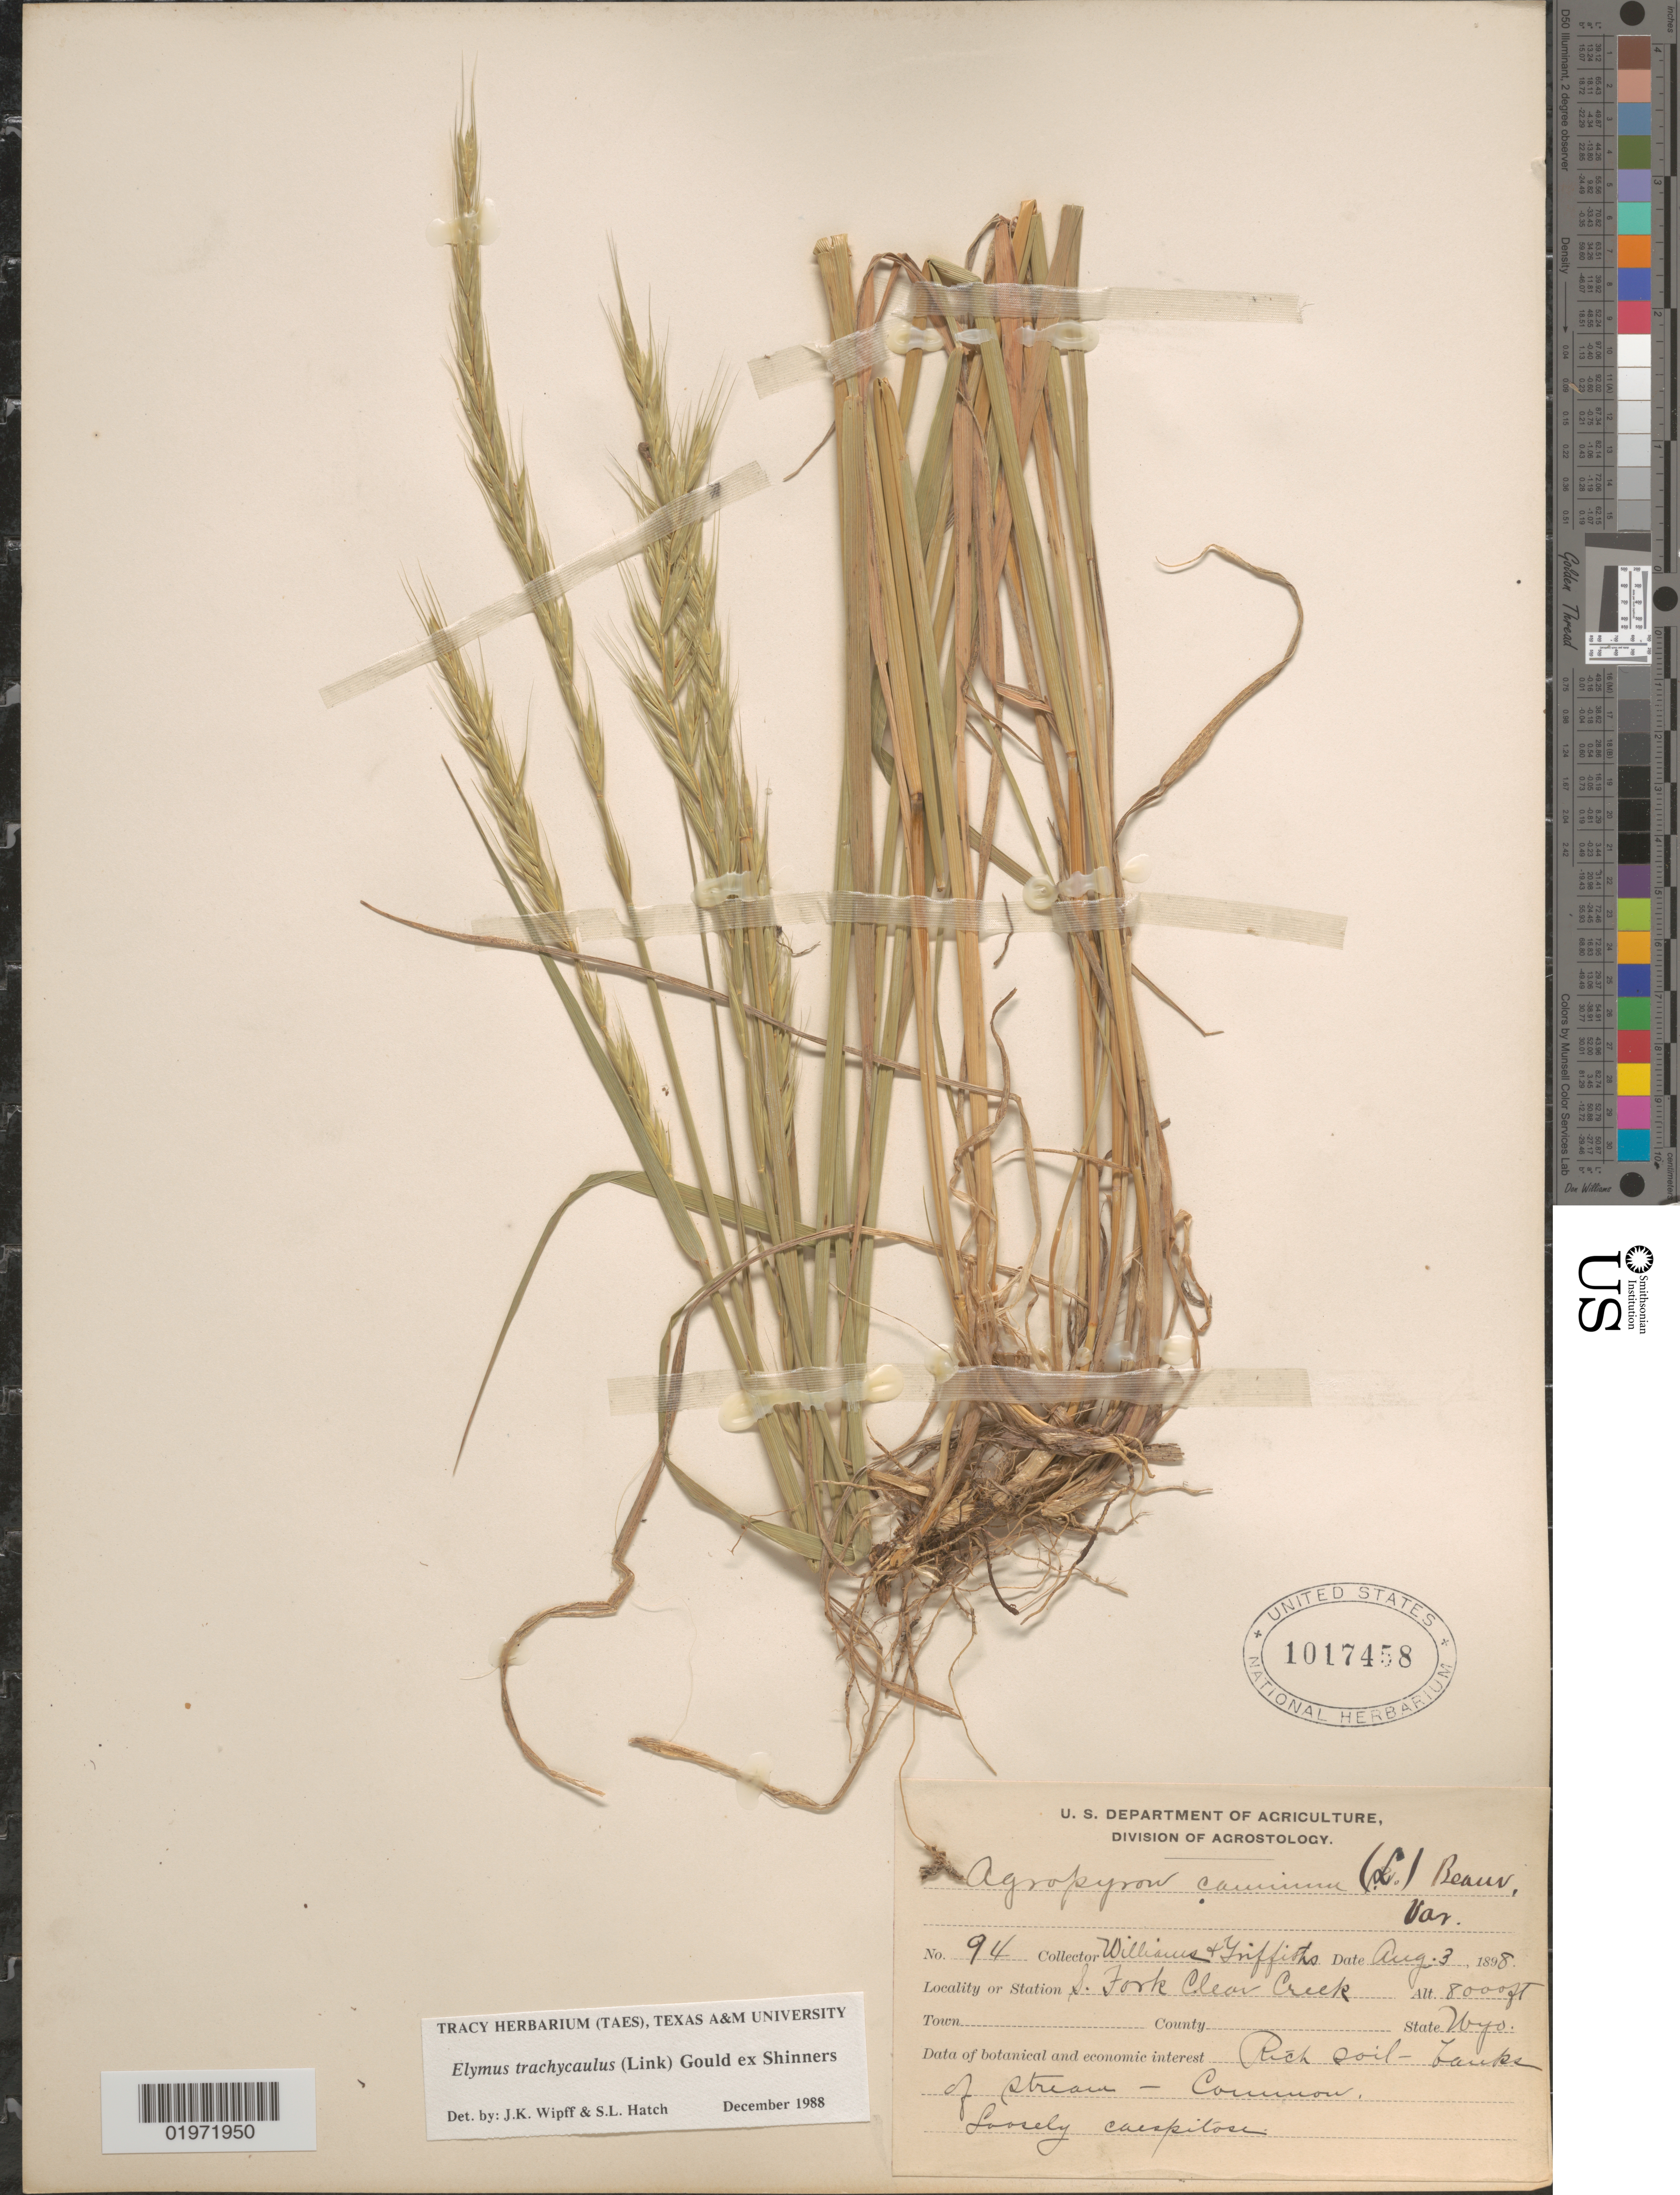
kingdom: Plantae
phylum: Tracheophyta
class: Liliopsida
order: Poales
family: Poaceae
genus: Elymus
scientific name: Elymus trachycaulus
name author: (Link) Gould ex Shinners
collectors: -- Williams & -- Griffiths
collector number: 94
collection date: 1898-08-03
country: United States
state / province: Wyoming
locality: S. Fork Clear Creek.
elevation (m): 2438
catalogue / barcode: US 1017458